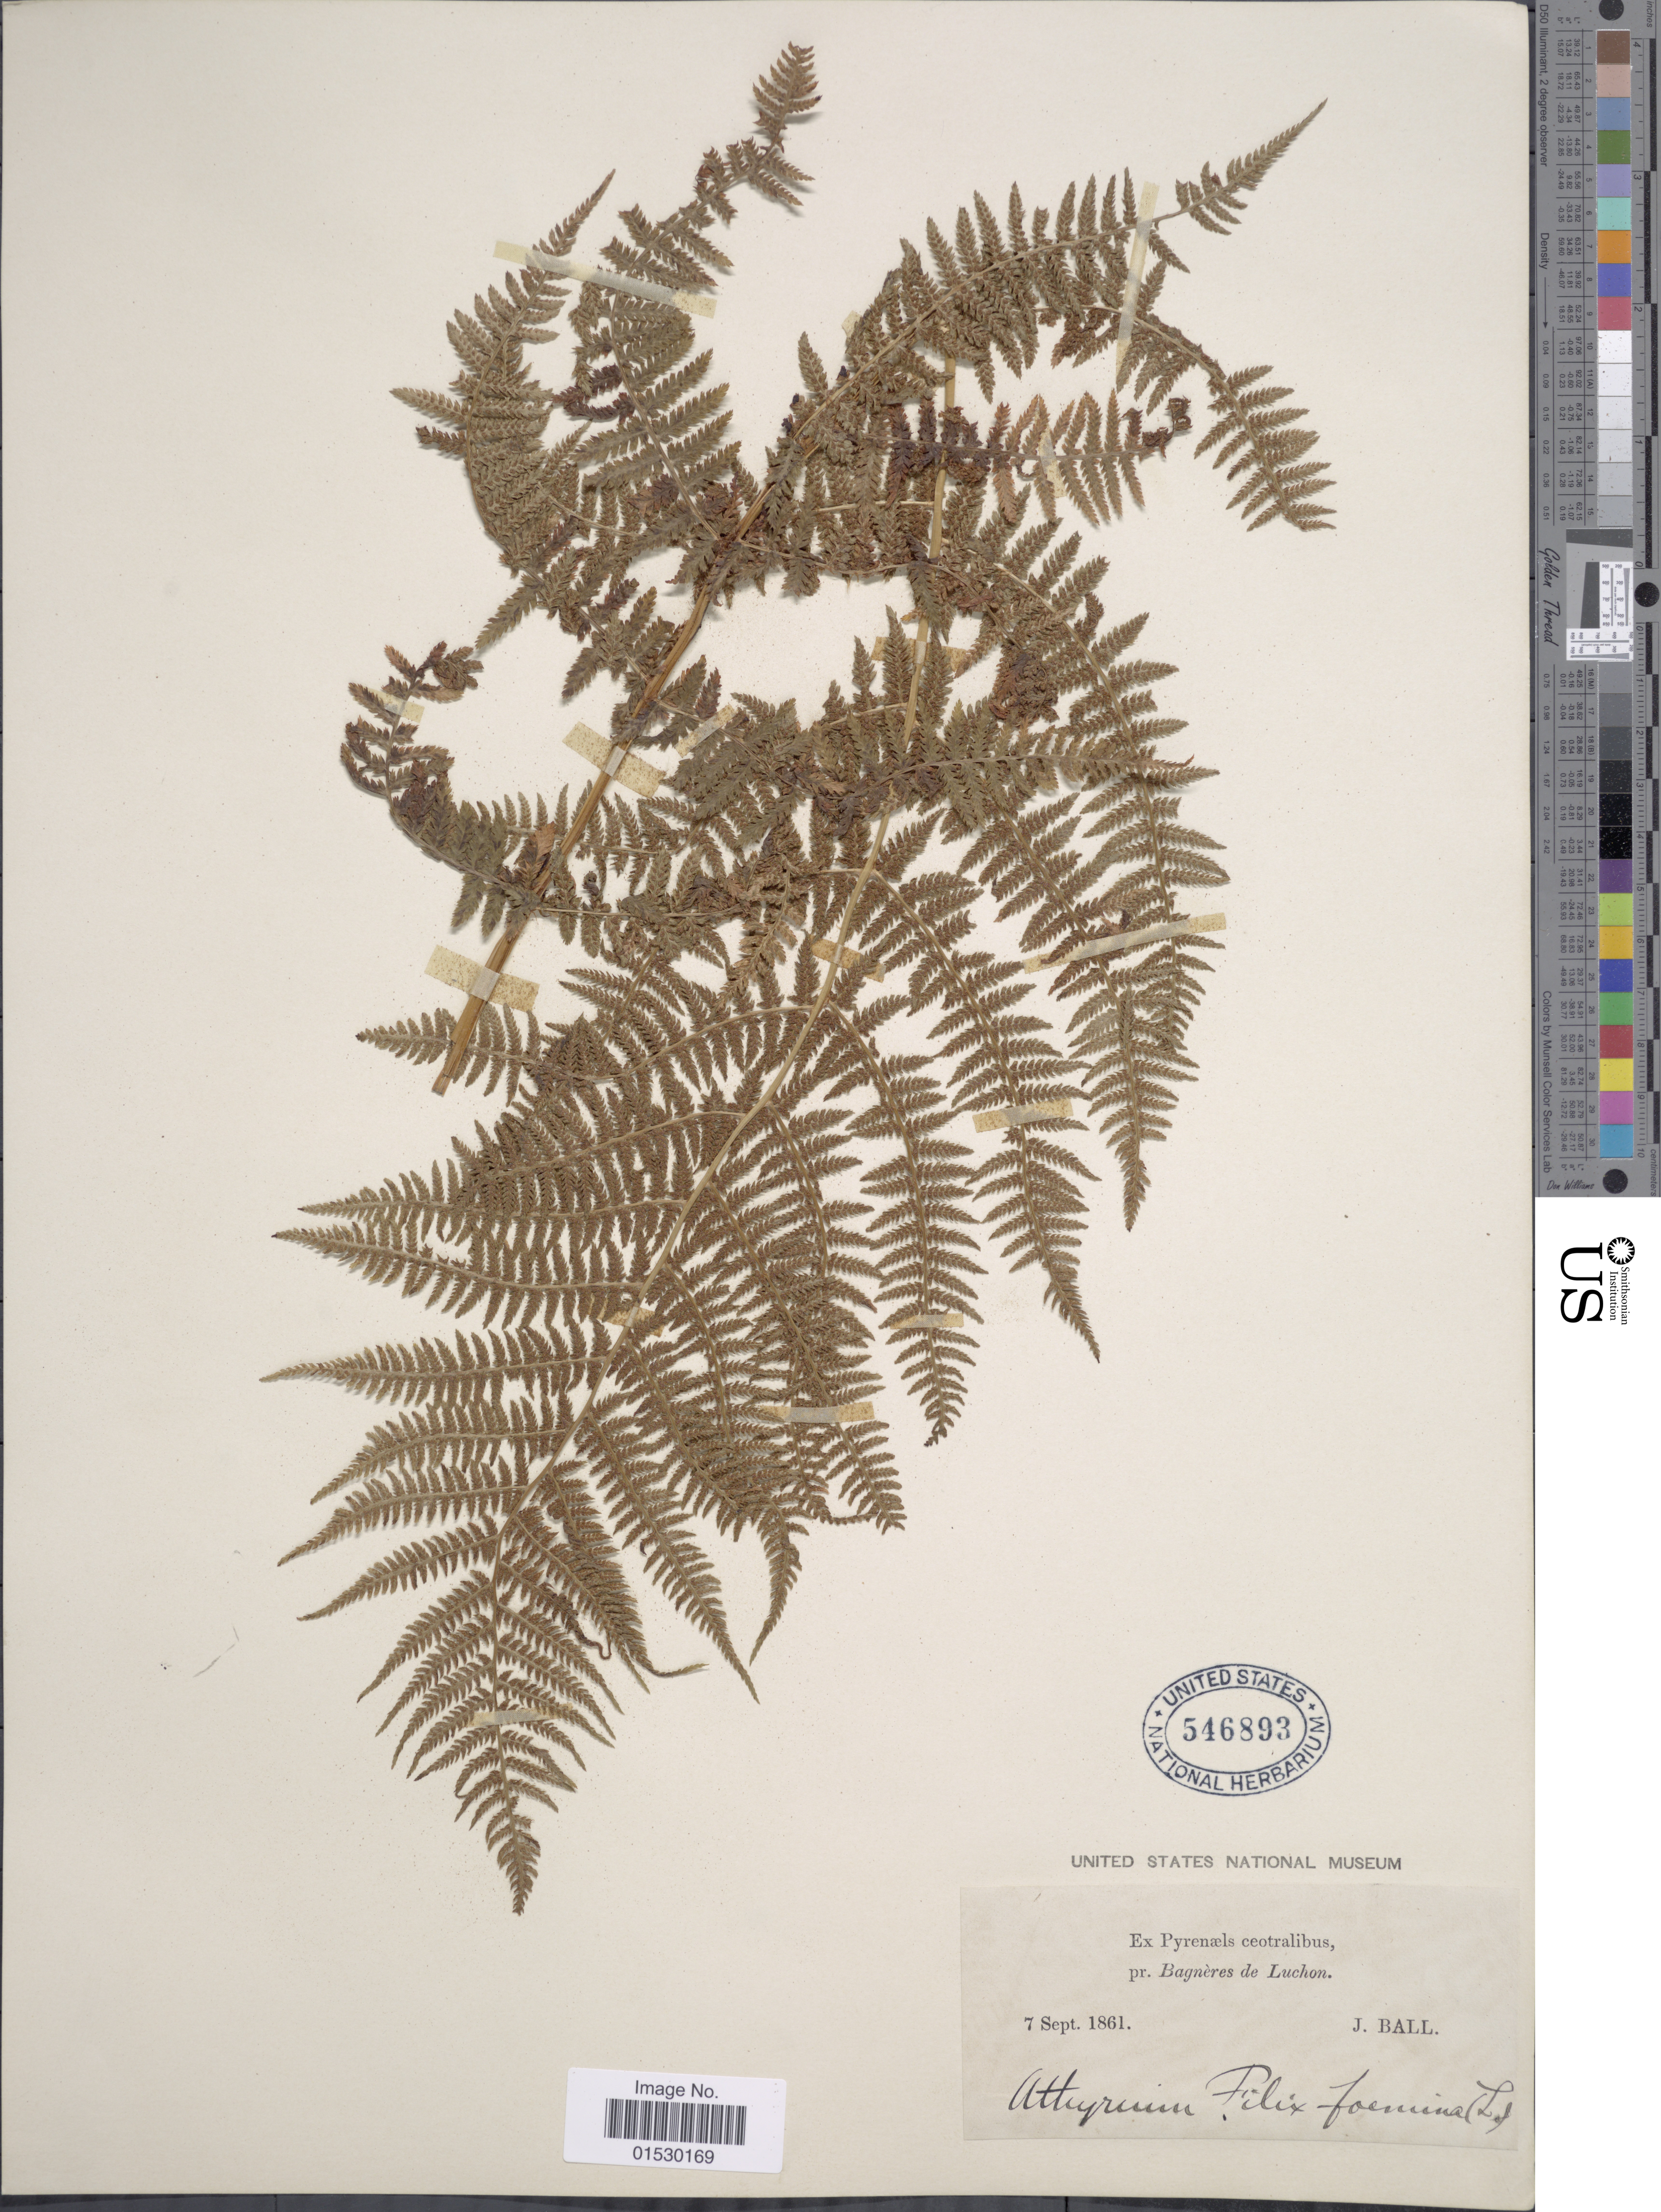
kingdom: Plantae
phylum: Tracheophyta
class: Polypodiopsida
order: Polypodiales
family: Athyriaceae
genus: Athyrium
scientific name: Athyrium filix-femina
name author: (L.) Roth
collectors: J. Ball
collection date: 1861-09-07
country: France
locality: Ex Pyrenaels ceotralibus, pr. Bagneres de Luchon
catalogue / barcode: US 546893